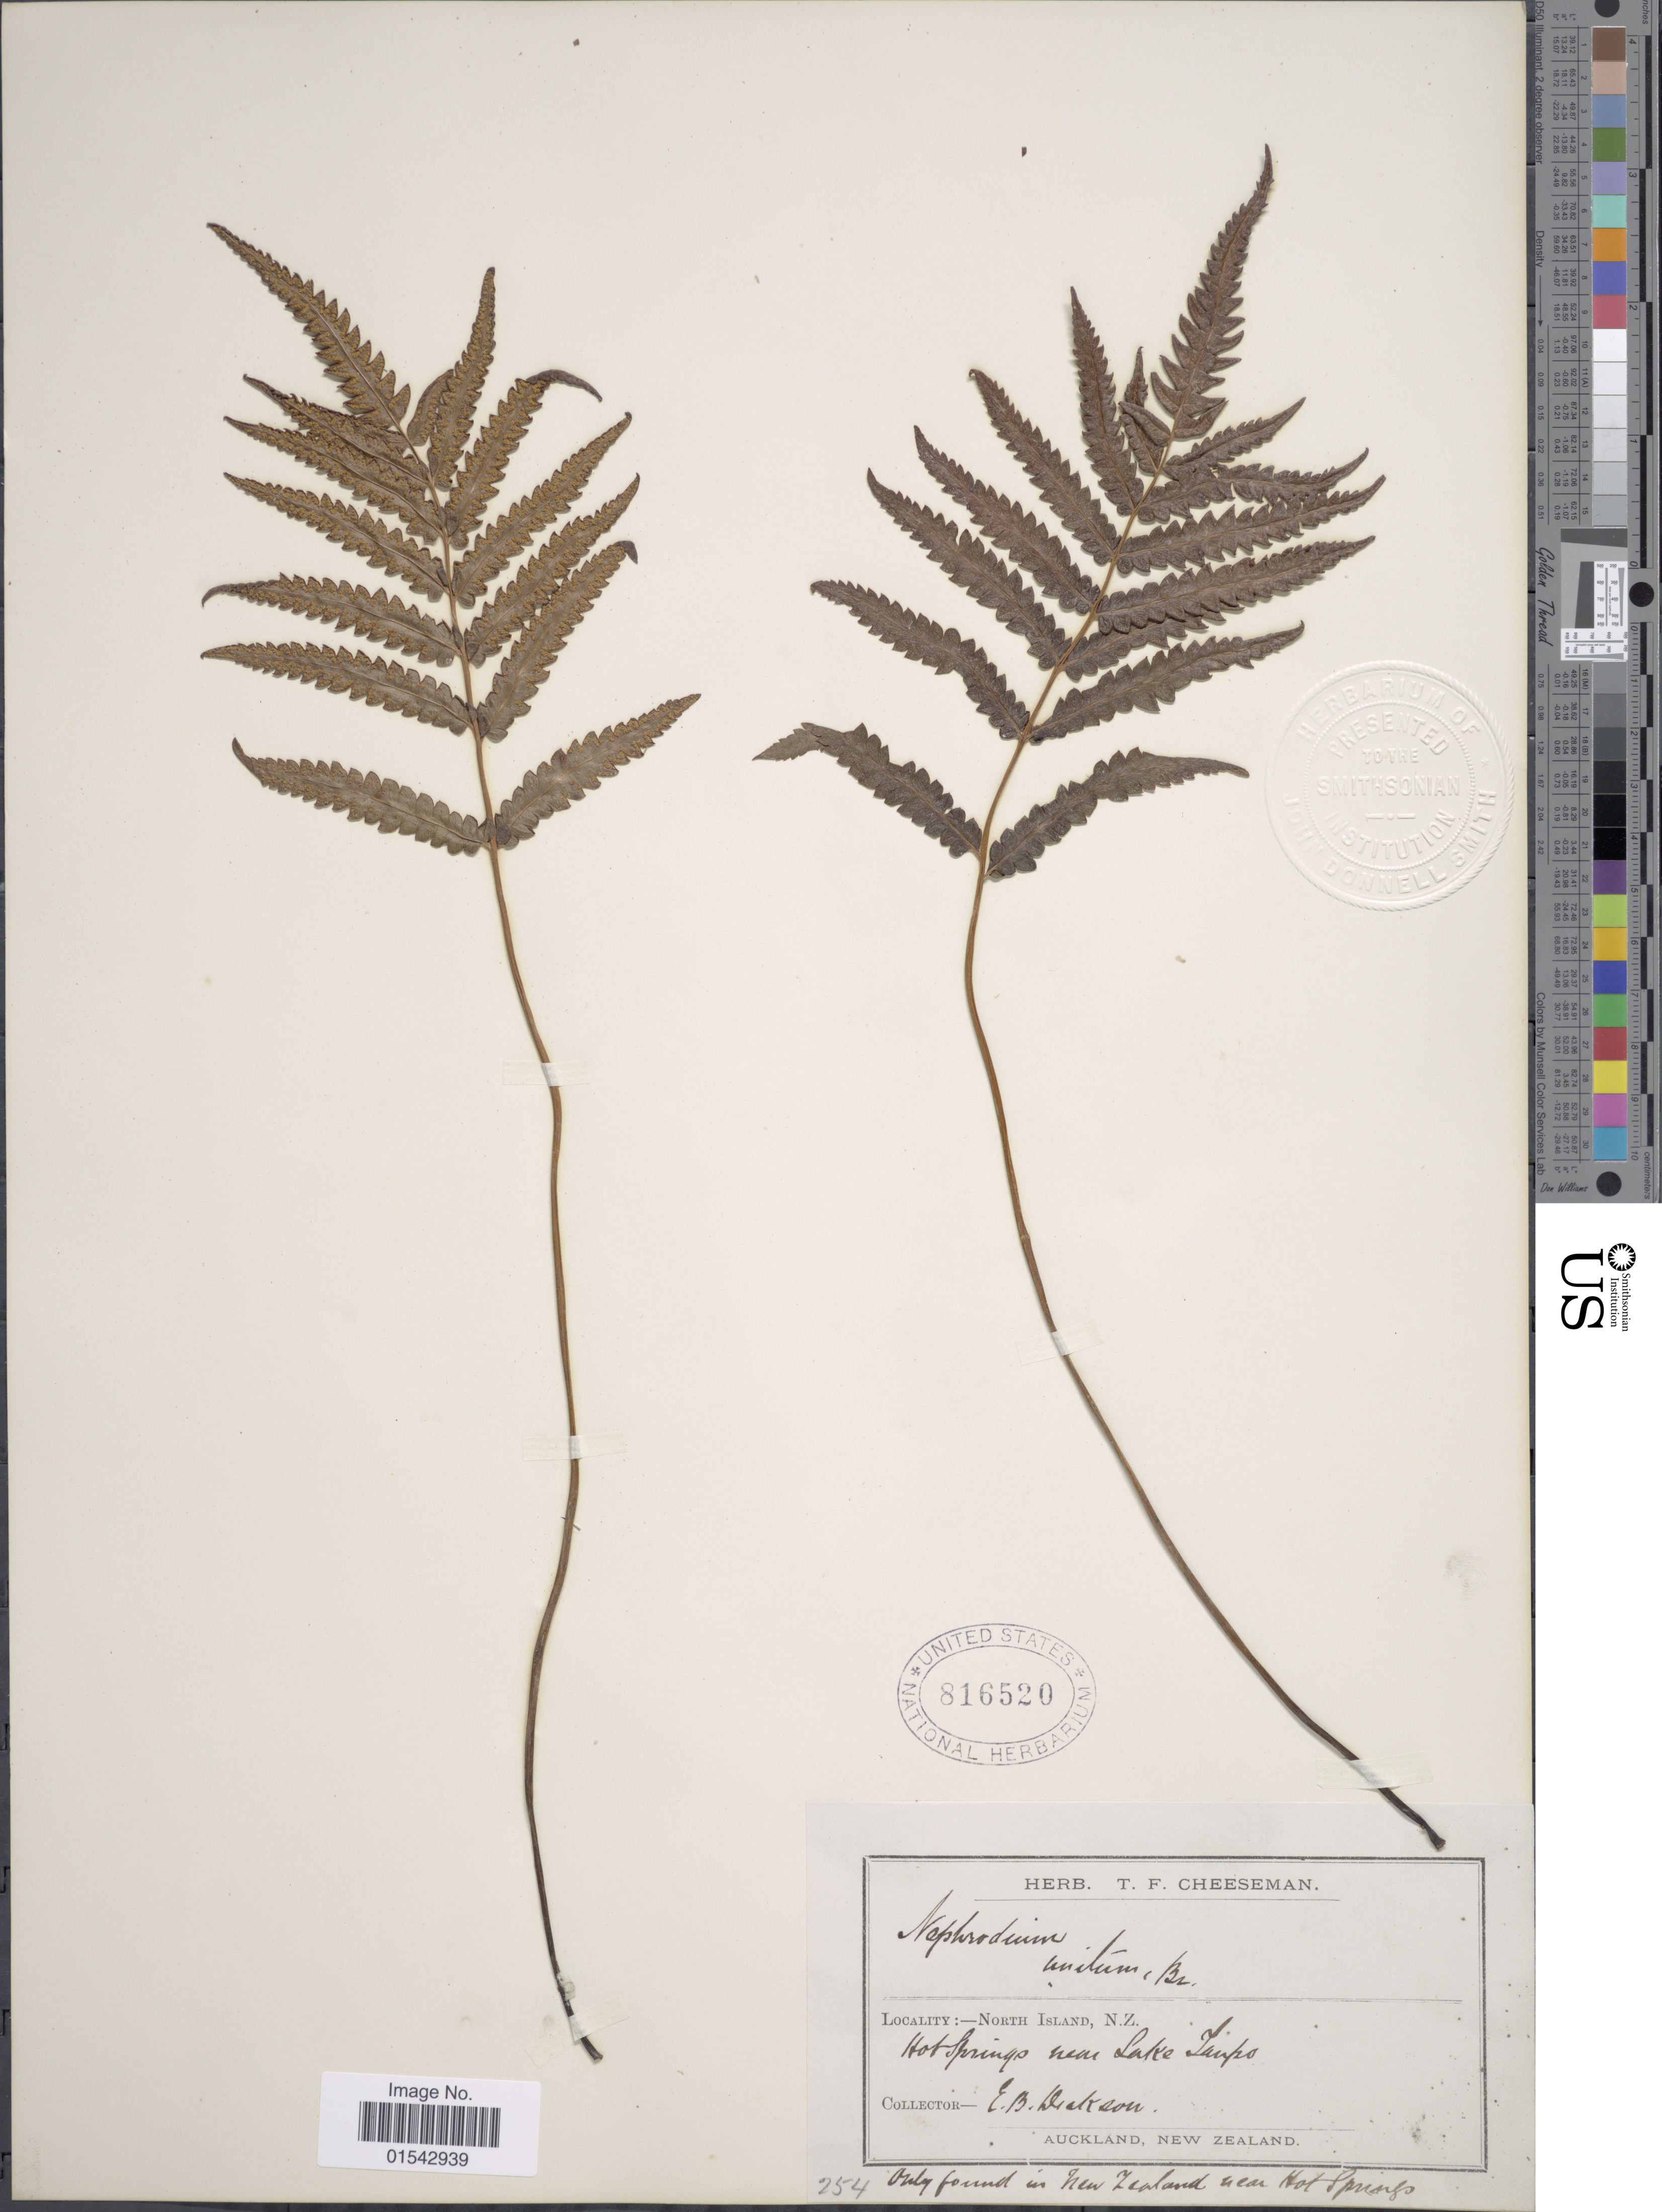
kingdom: Plantae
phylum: Tracheophyta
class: Polypodiopsida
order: Polypodiales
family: Thelypteridaceae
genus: Cyclosorus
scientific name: Cyclosorus interruptus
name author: (Willd.) H. Itô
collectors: E. Dickson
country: New Zealand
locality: North Island, N. Z, Hotsprings near Lake Taupo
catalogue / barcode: US 816520